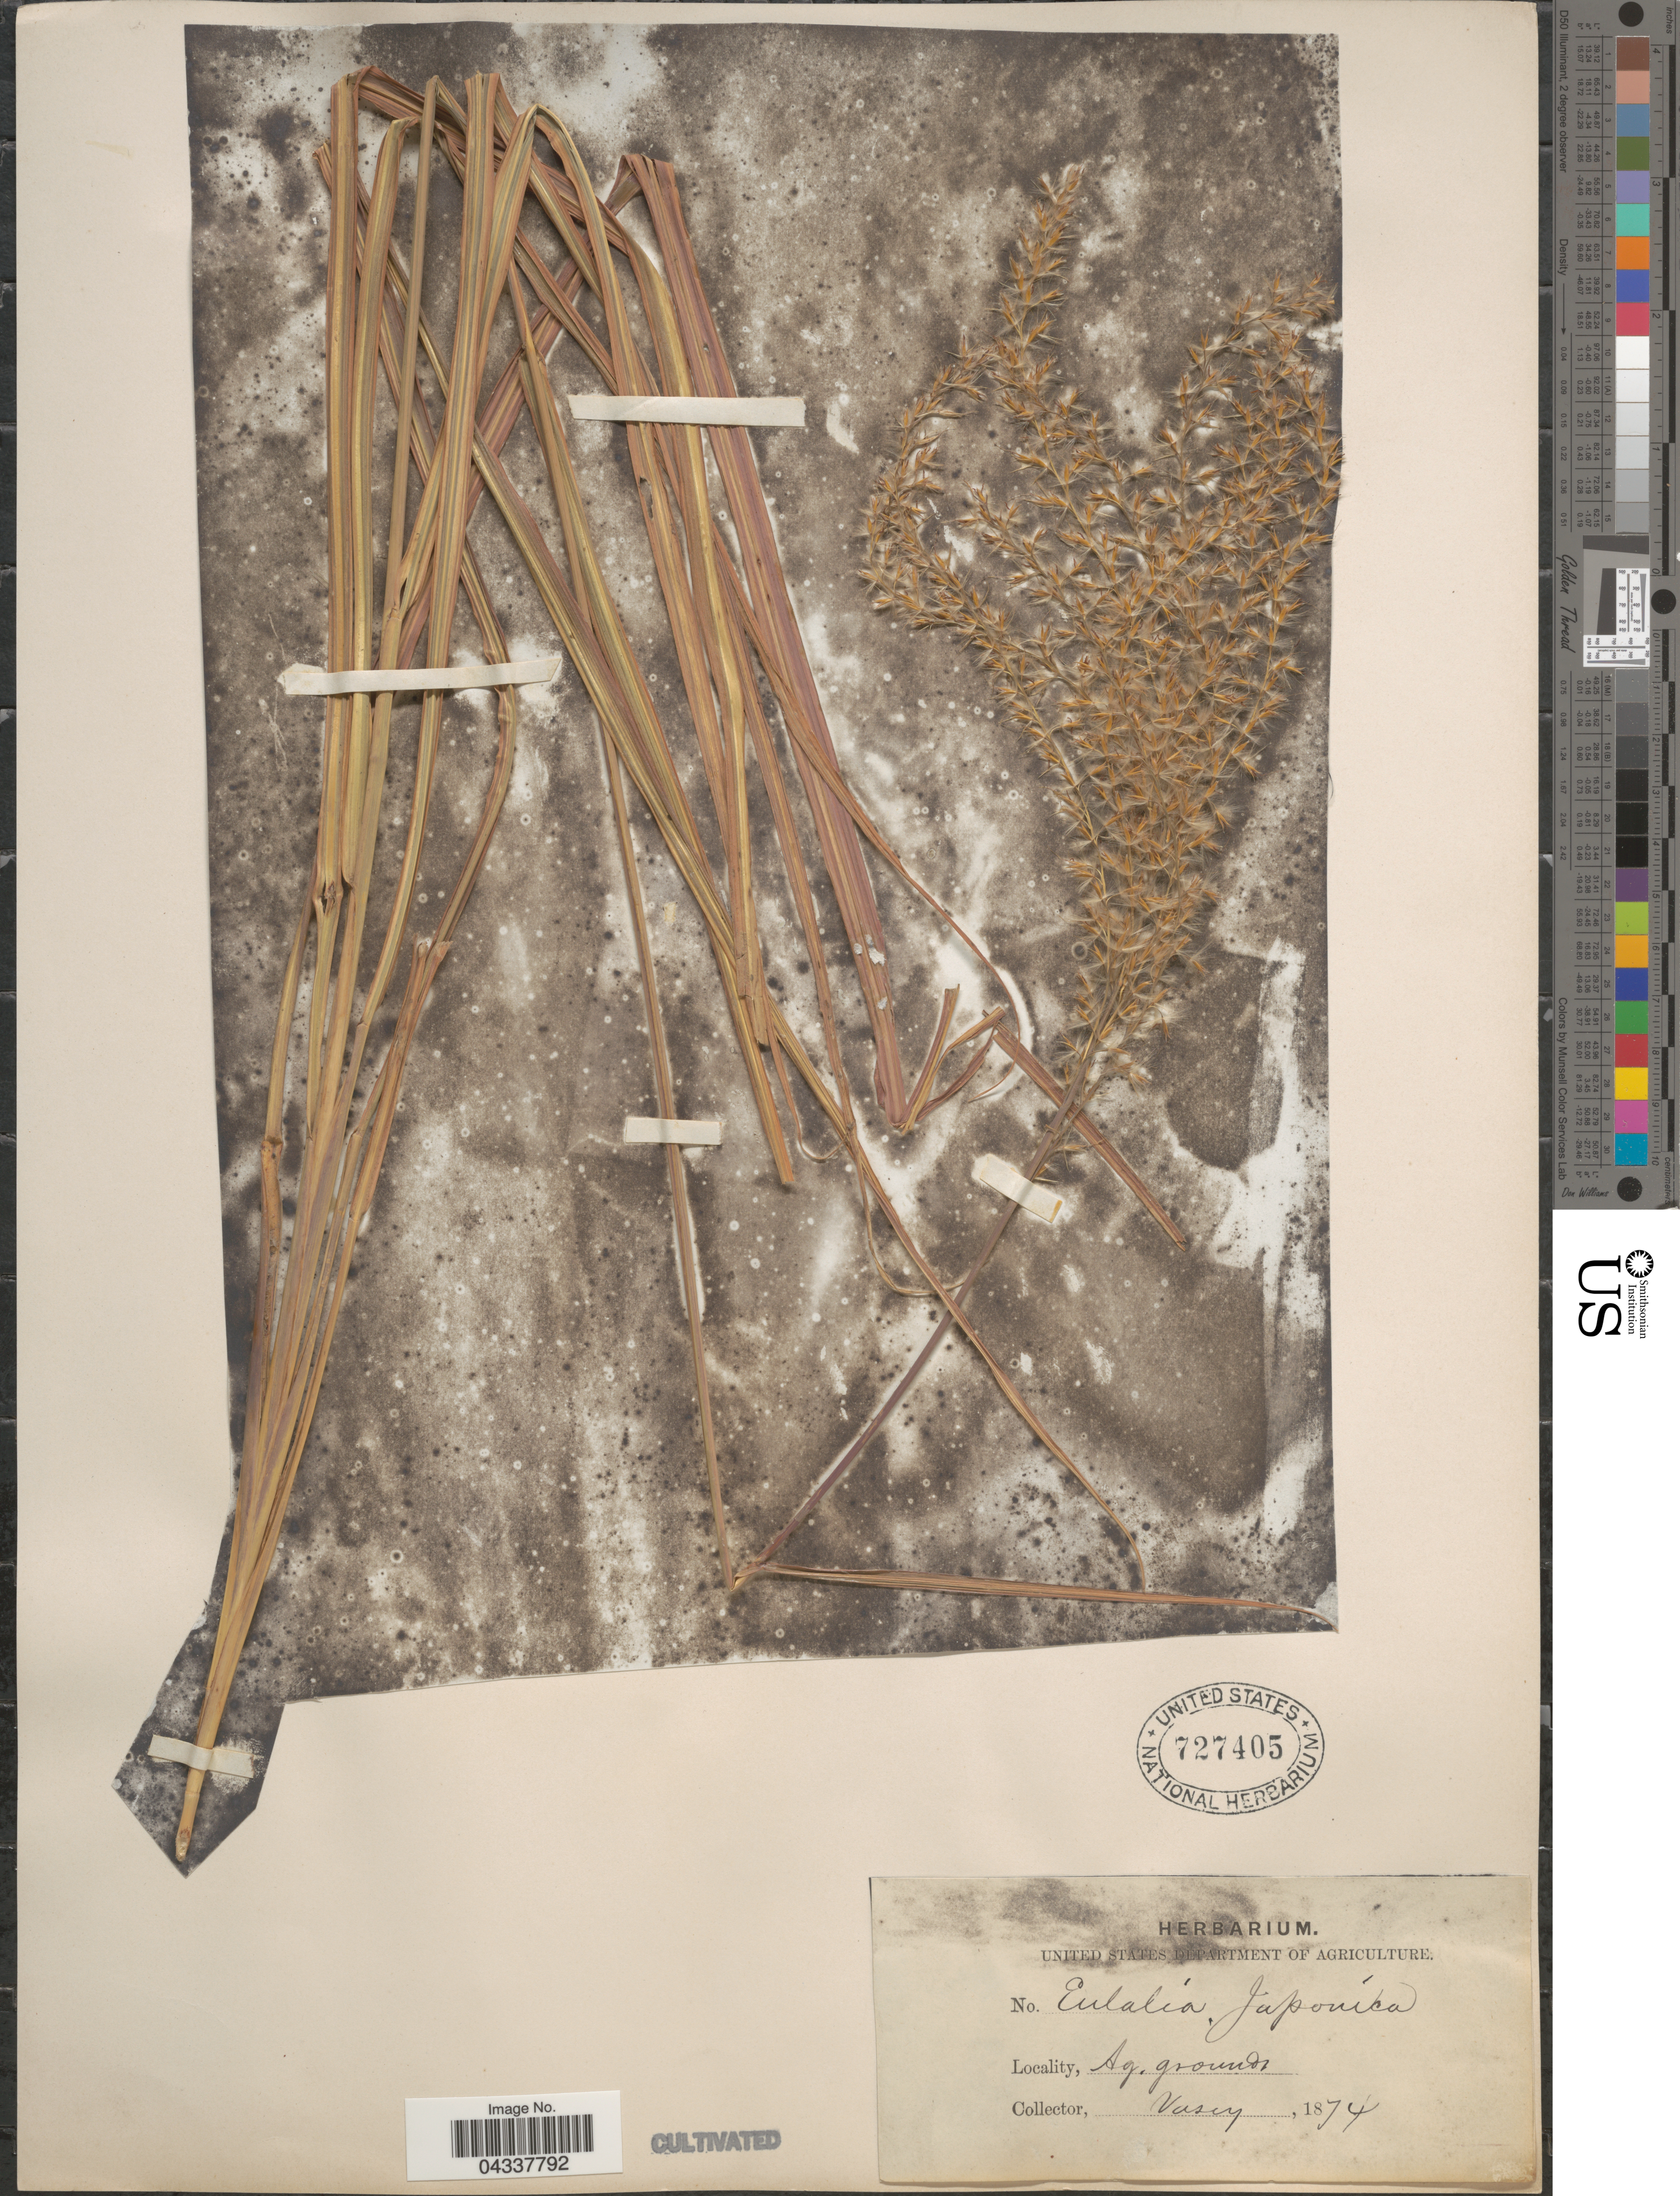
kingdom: Plantae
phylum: Tracheophyta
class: Liliopsida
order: Poales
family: Poaceae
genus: Miscanthus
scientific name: Miscanthus sinensis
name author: Andersson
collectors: Vasey, --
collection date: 1874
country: United States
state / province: District of Columbia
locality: Ag. grounds.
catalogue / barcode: US 727405